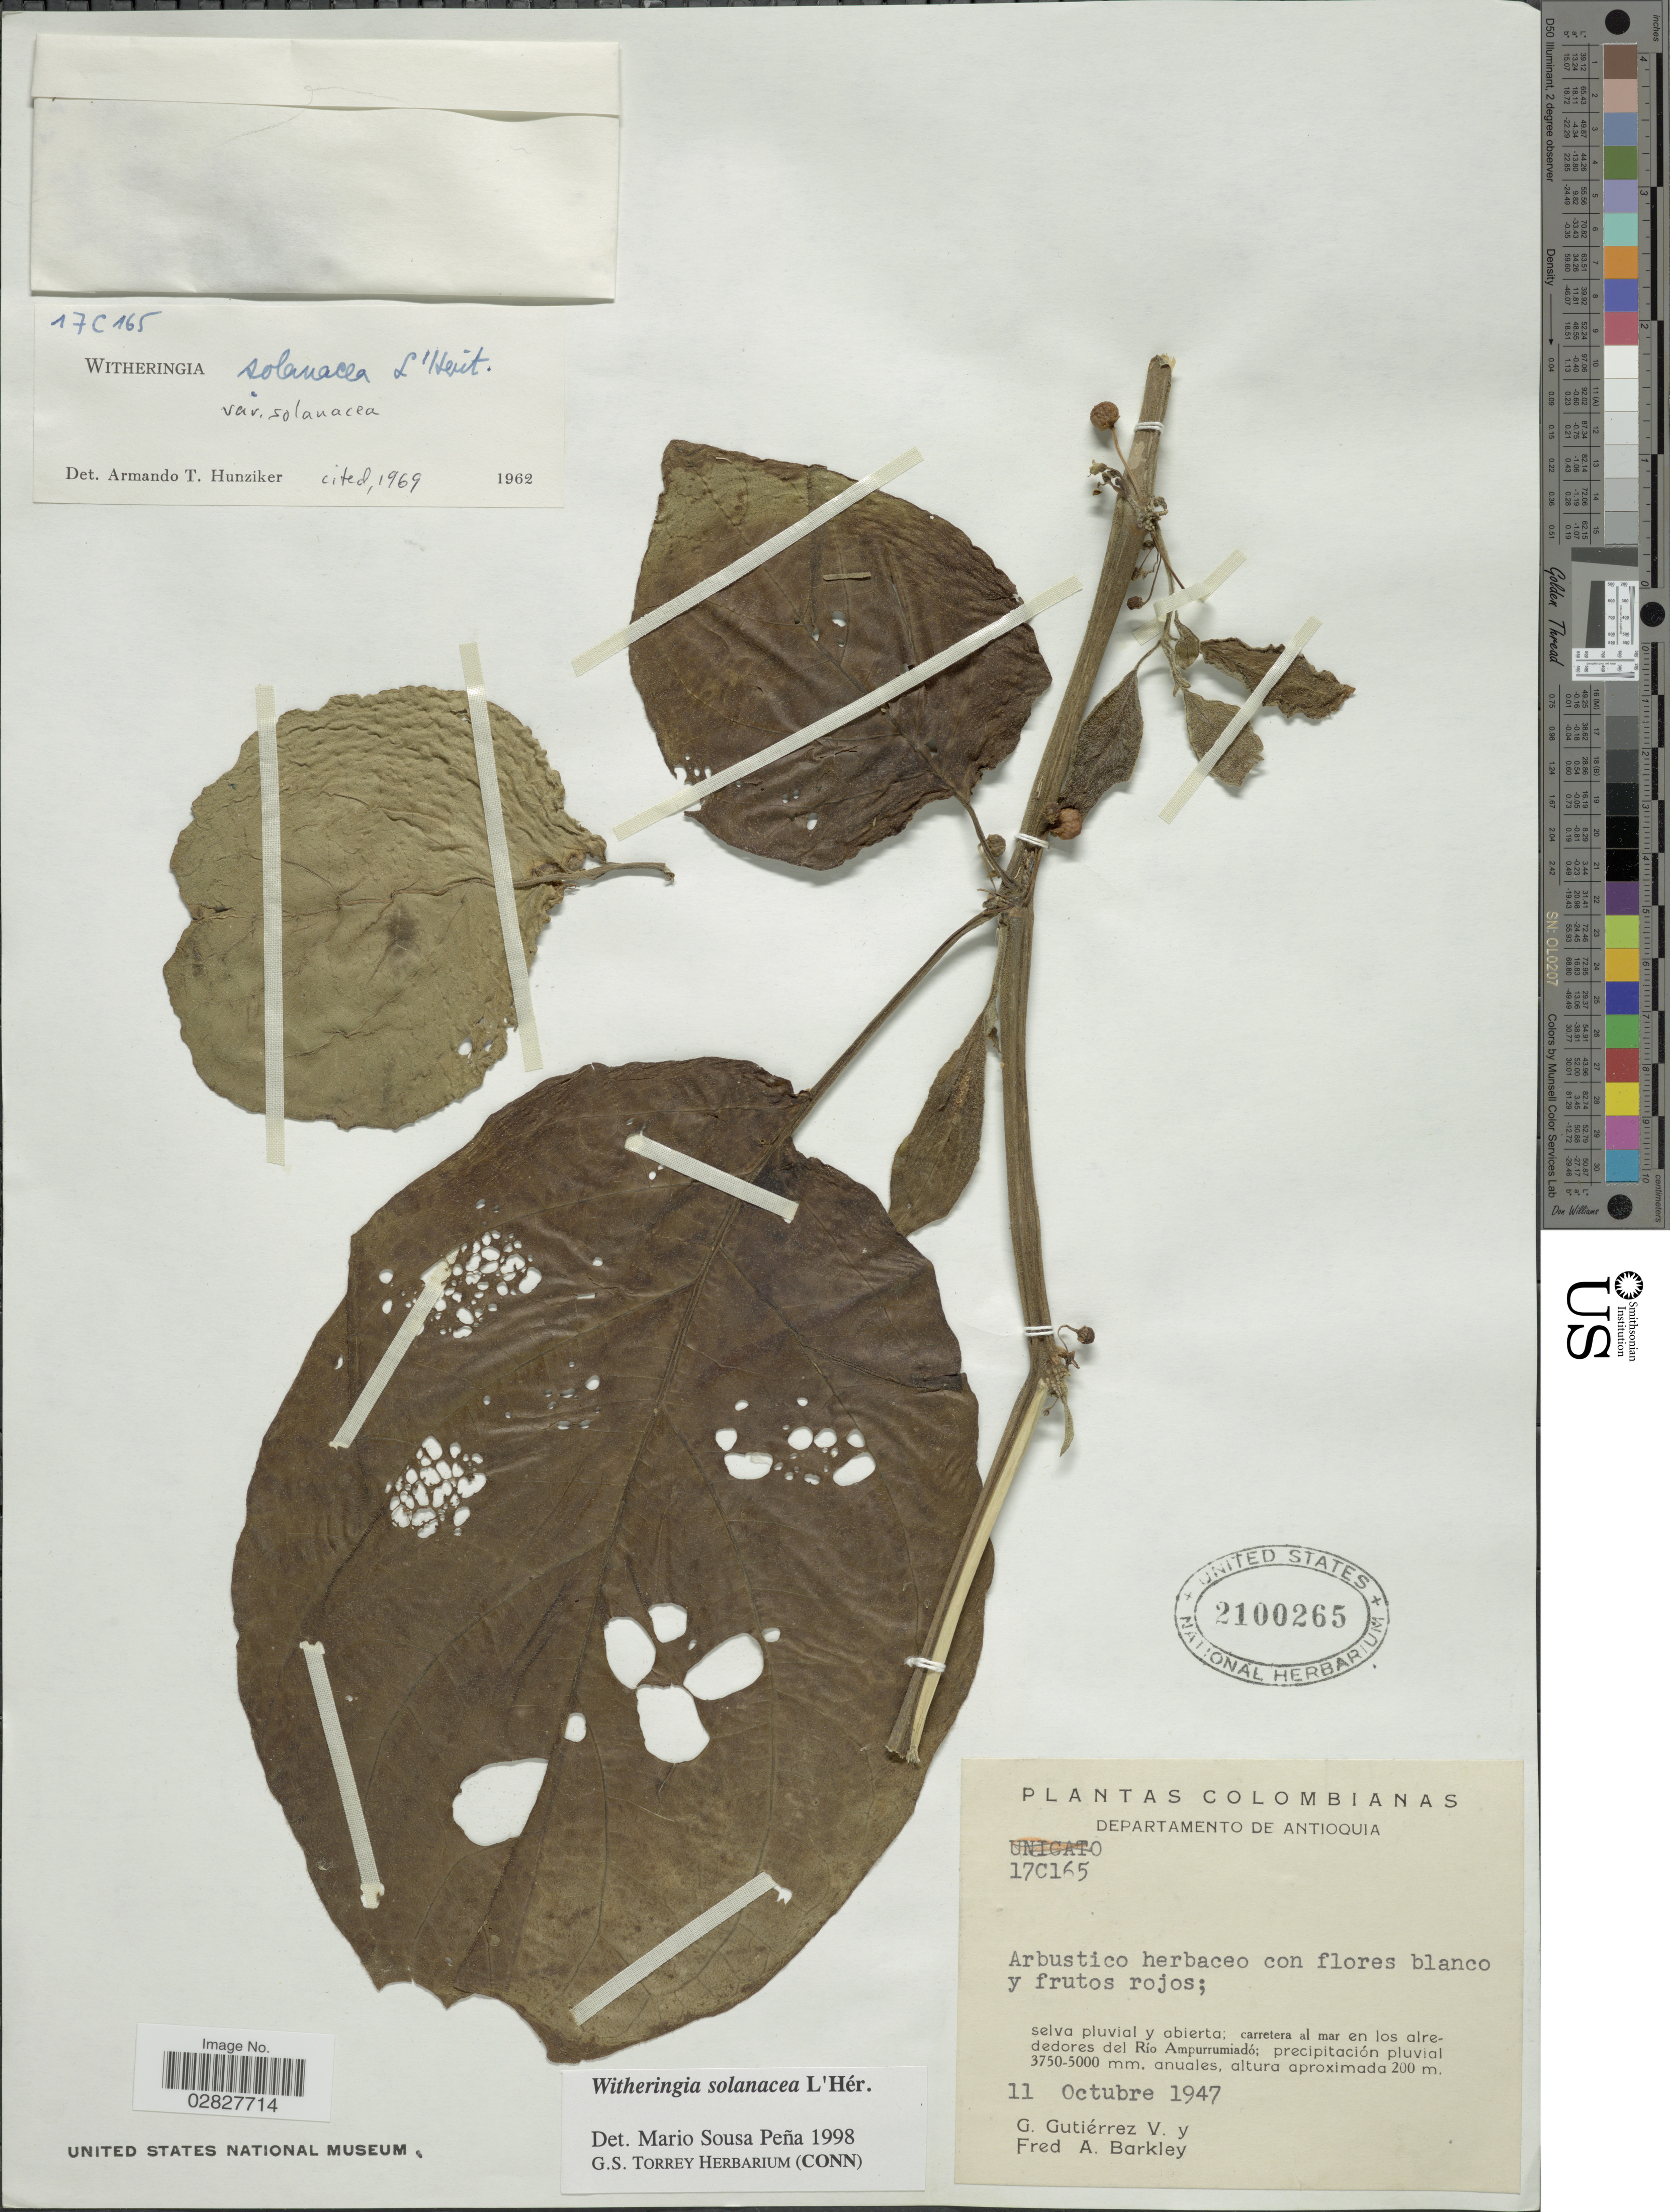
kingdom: Plantae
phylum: Tracheophyta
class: Magnoliopsida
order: Solanales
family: Solanaceae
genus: Witheringia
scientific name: Witheringia solanacea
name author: L'Hér.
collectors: G. Gutiérrez V. & F. A. Barkley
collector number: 17C165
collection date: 1947-10-11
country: Colombia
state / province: Antioquia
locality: Departamento de Antioquia. Selva pluvial y abierta; carretera al mar en los alrededores del Río Ampurrumiadó.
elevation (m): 200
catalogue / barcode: US 2100265